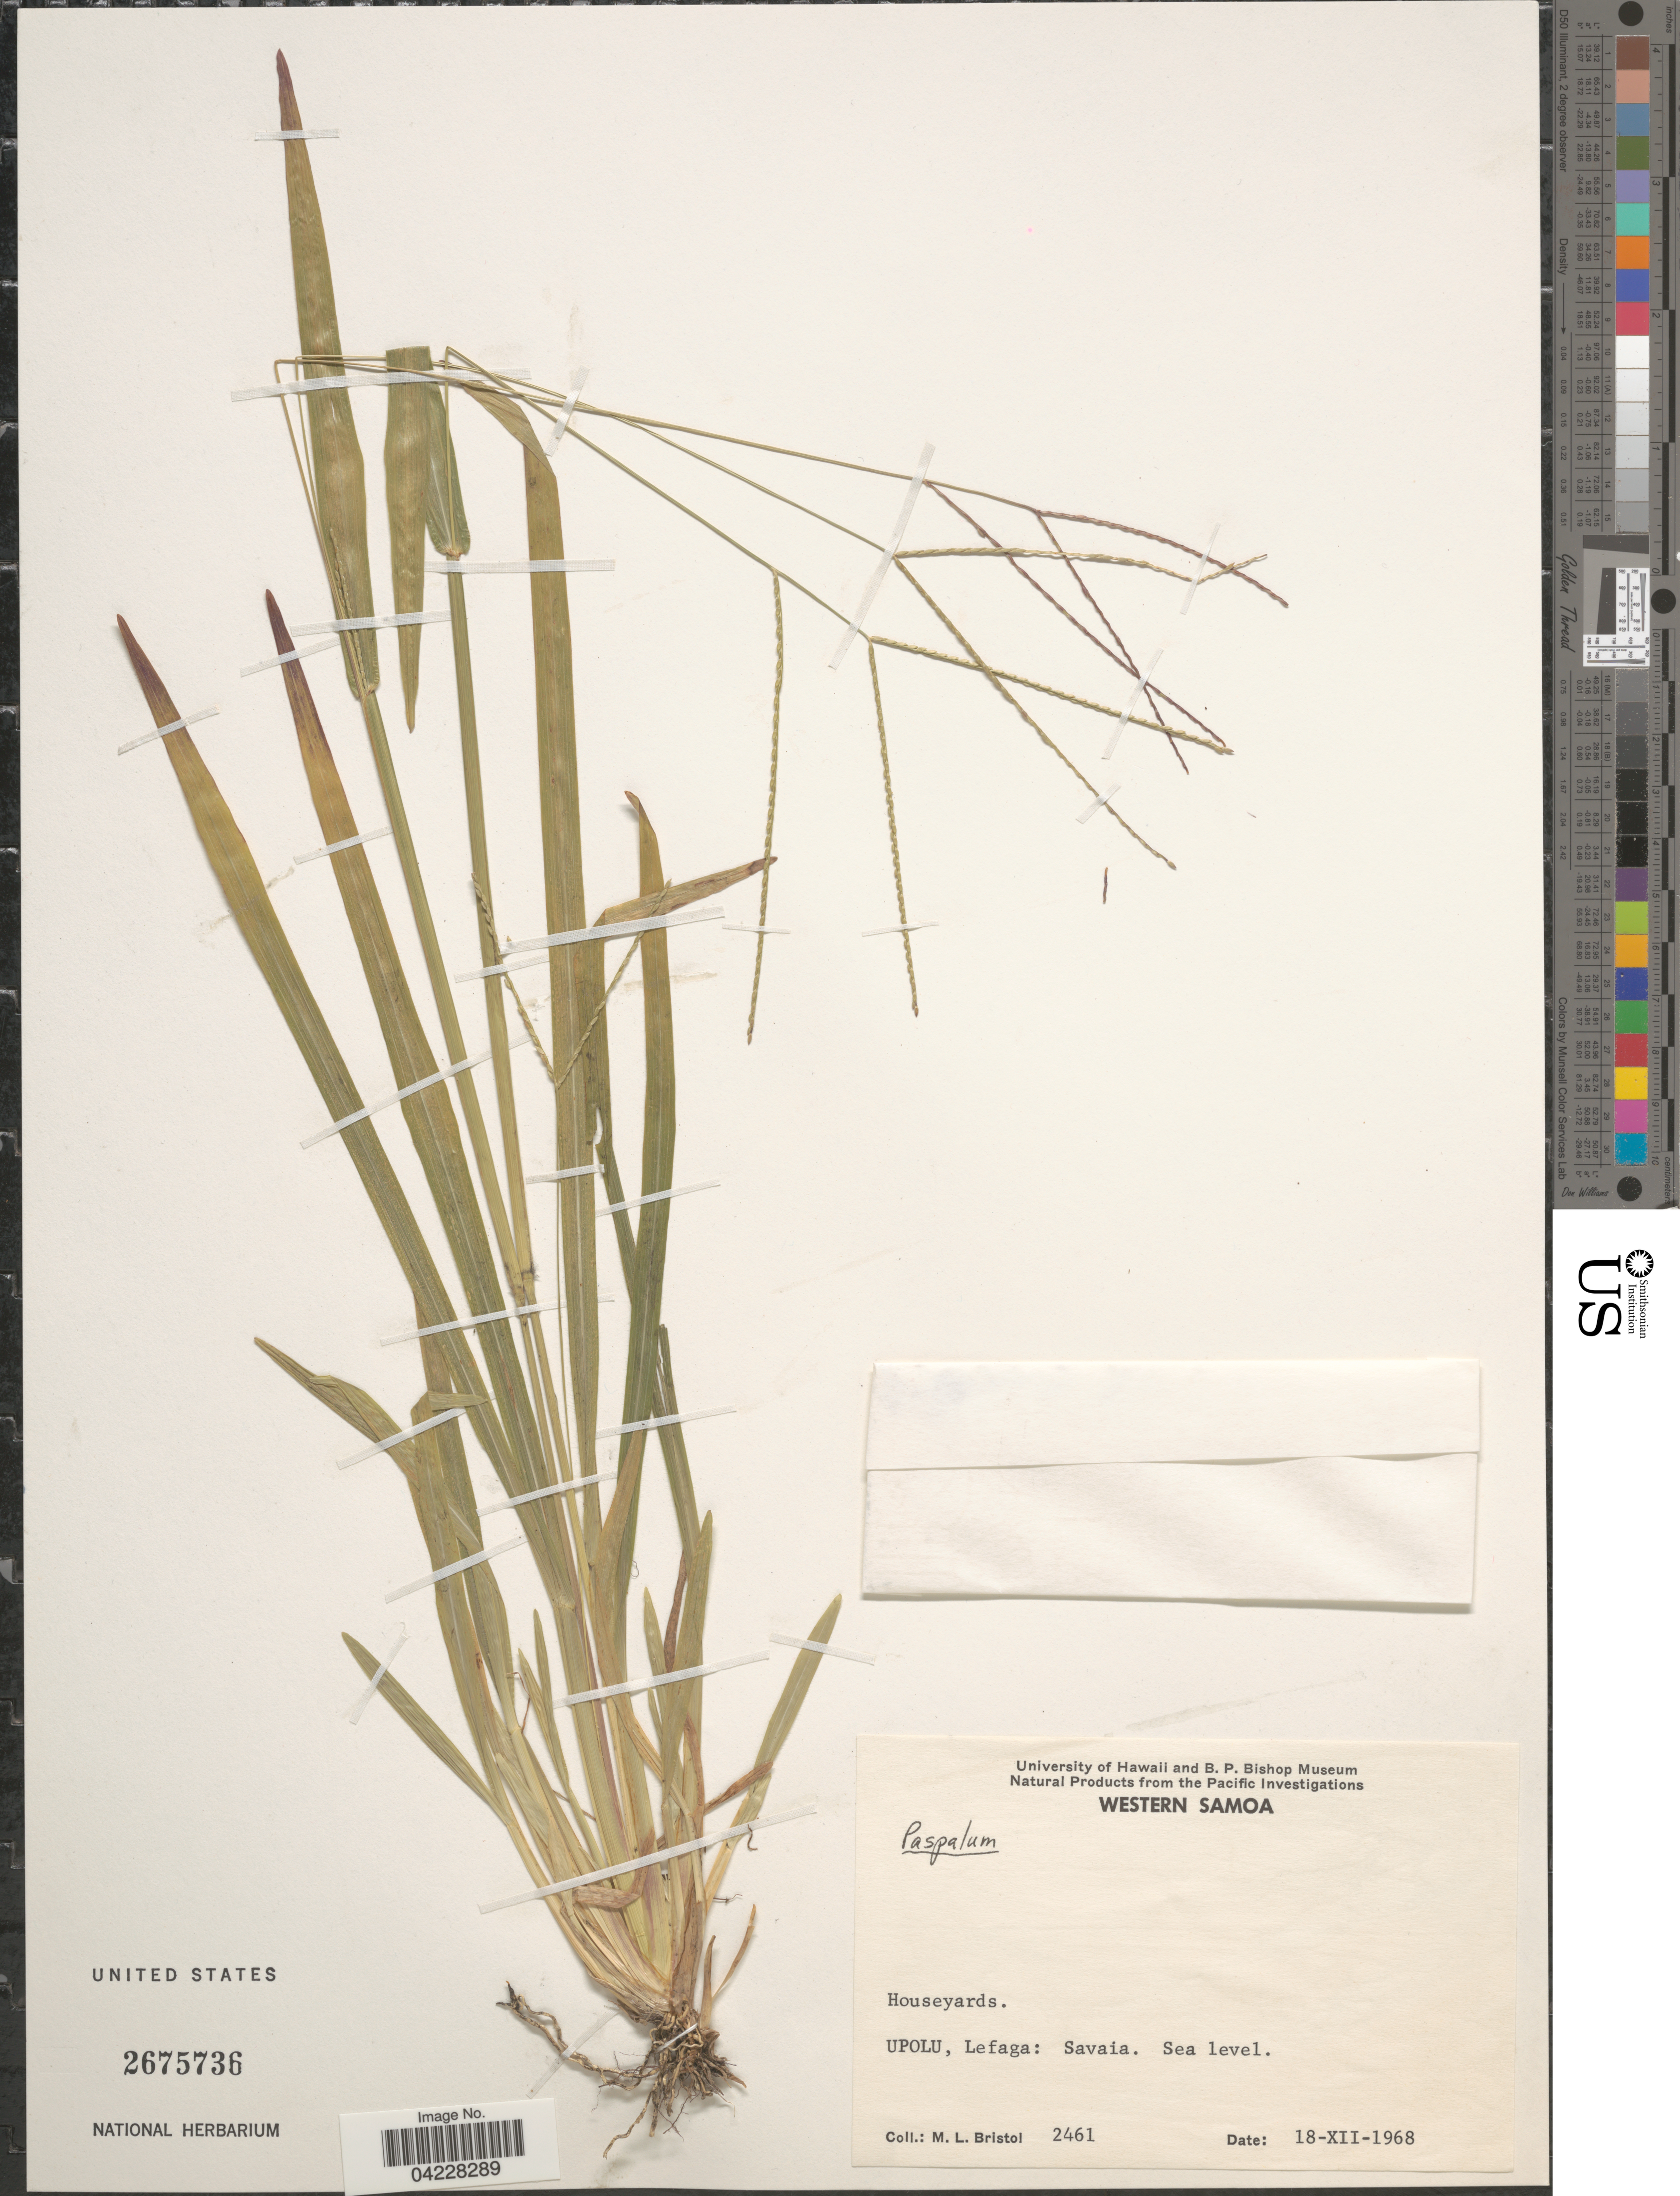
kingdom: Plantae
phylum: Tracheophyta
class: Liliopsida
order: Poales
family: Poaceae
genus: Paspalum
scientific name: Paspalum sp.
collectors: M. L. Bristol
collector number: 2461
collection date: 1968-12-18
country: Samoa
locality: Houseyards. Upolu, Lefaga: Savaia.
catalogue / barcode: US 2675736